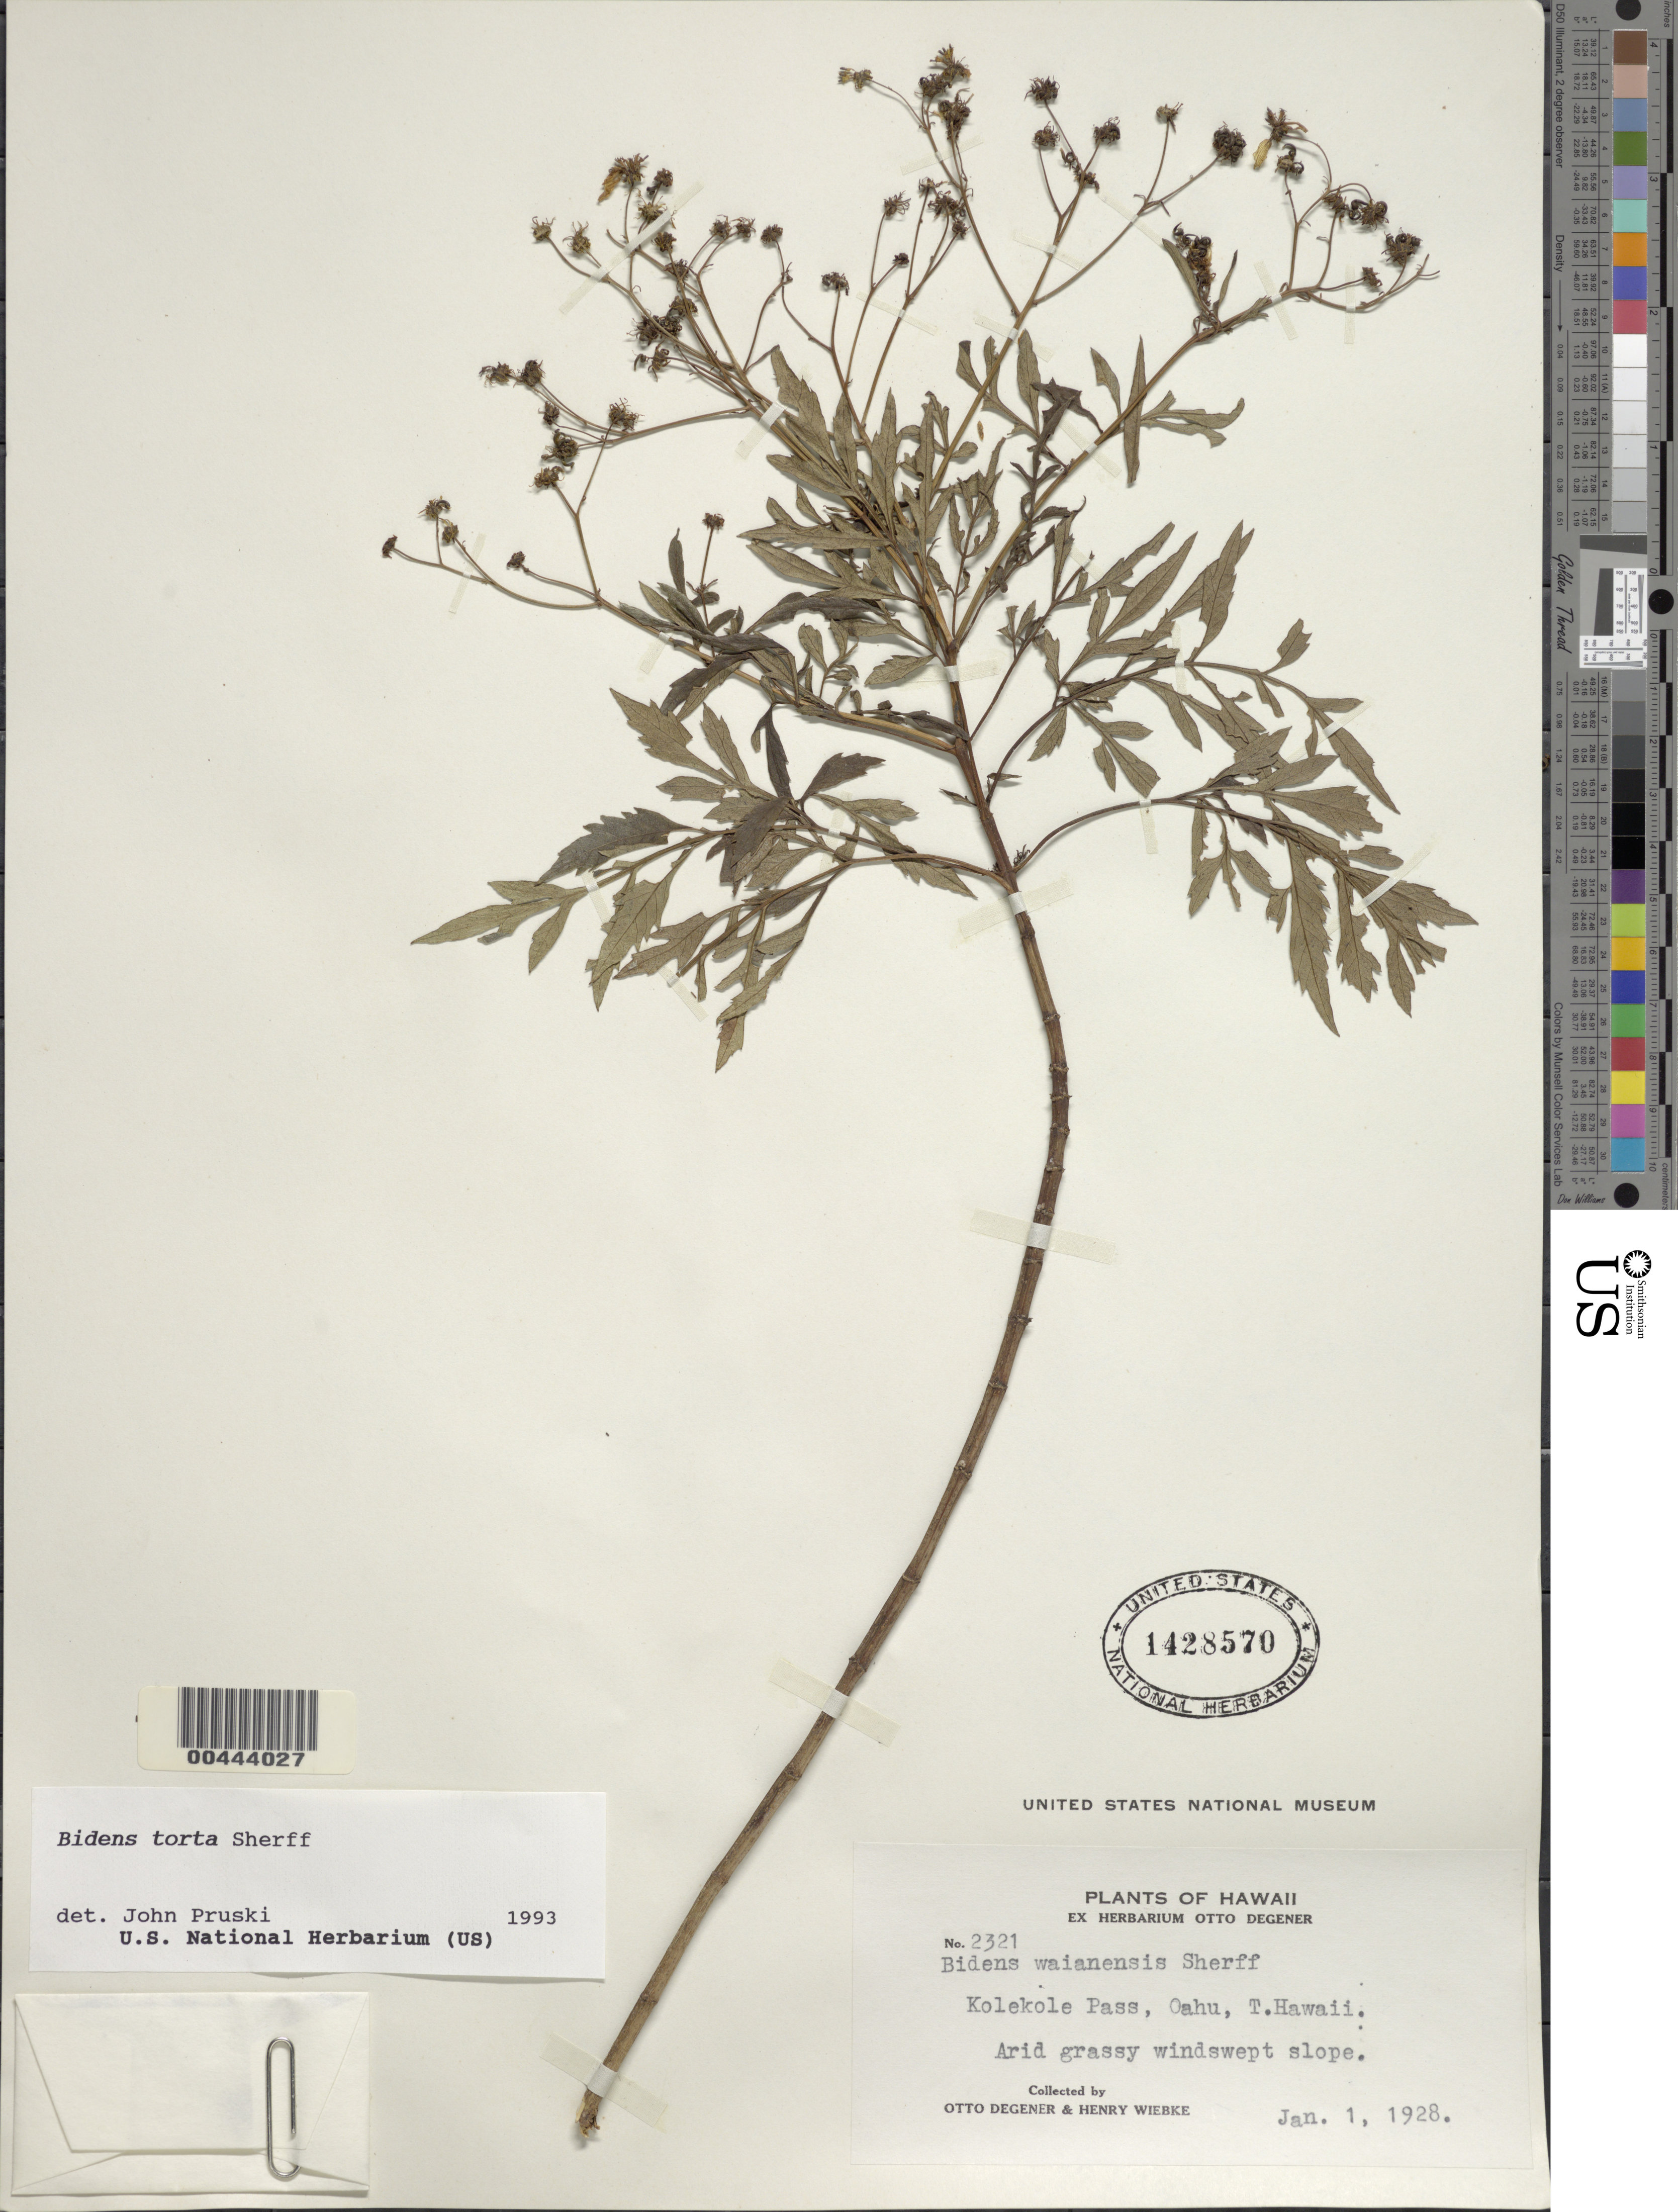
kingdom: Plantae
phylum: Tracheophyta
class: Magnoliopsida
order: Asterales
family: Asteraceae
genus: Bidens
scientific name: Bidens torta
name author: Sherff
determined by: Pruski, J. F.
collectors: O. Degener & H. Wiebke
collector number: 2321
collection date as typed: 1 Jan 1928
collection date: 1928-01-01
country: United States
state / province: Hawaii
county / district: Honolulu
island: Oahu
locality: Kolekole Pass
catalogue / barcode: US 1428570